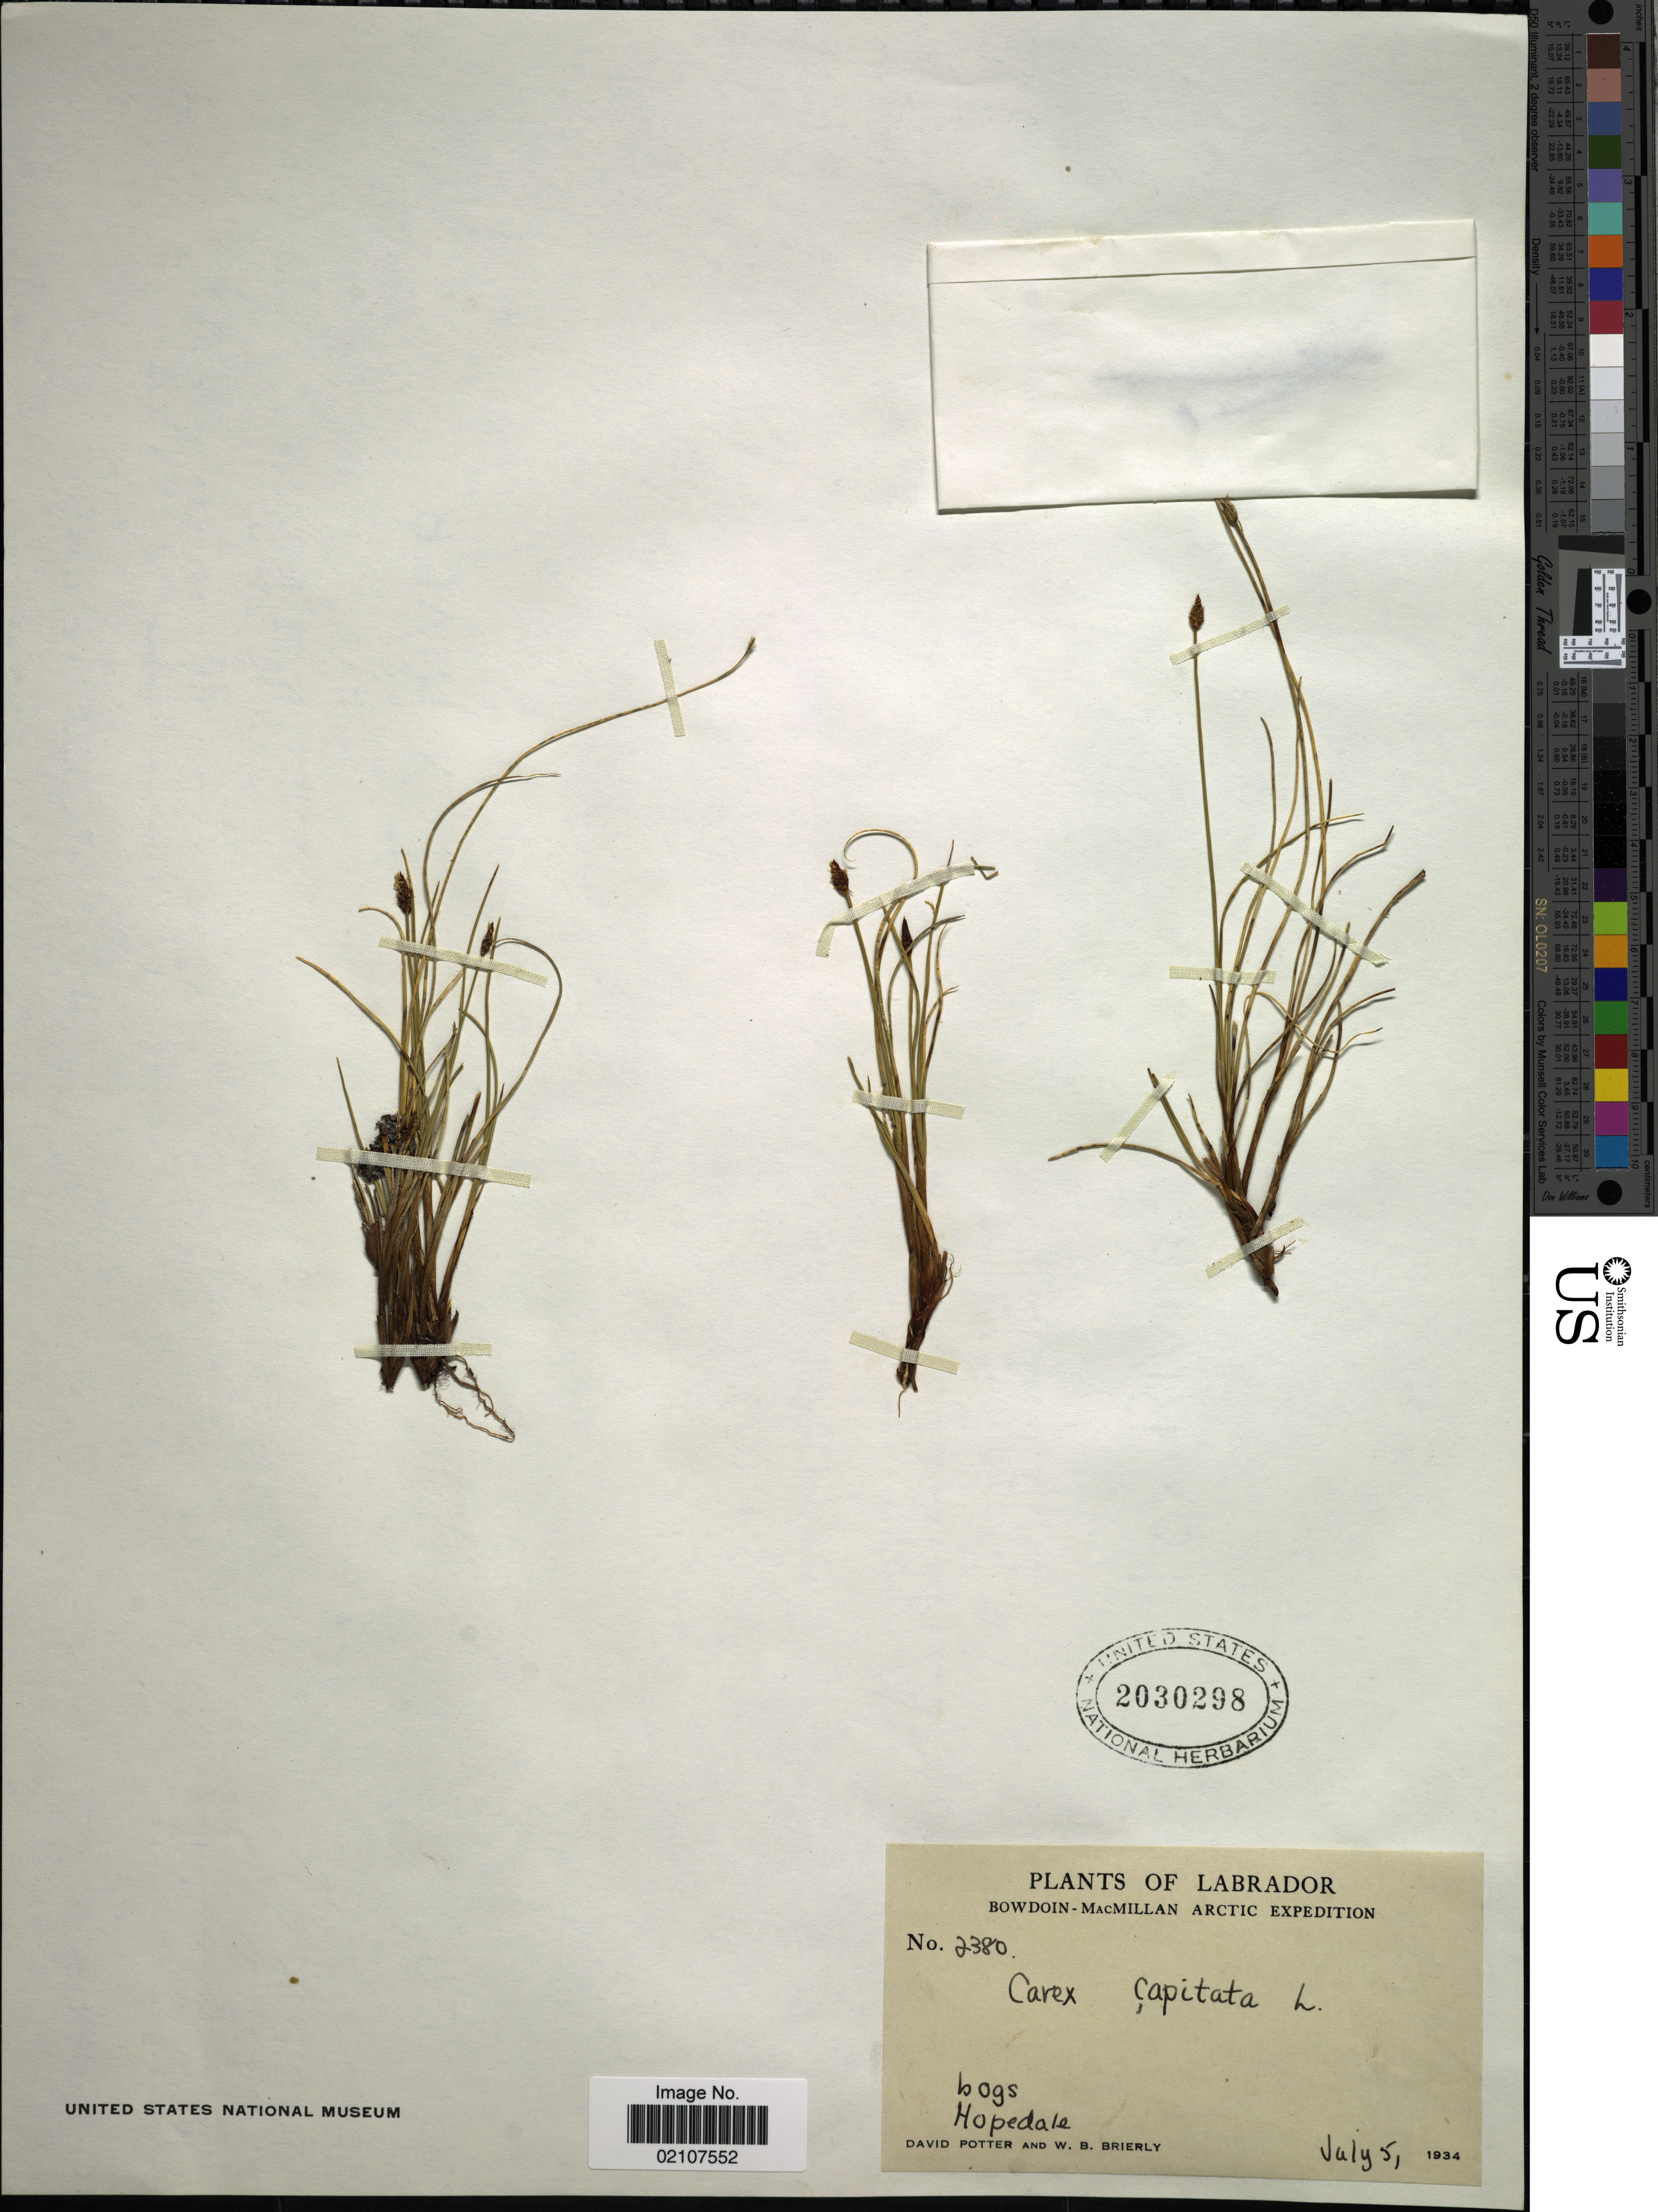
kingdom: Plantae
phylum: Tracheophyta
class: Liliopsida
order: Poales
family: Cyperaceae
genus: Carex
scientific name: Carex capitata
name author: L.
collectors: D. Potter & W. Brierly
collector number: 2380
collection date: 1934-07-05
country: Canada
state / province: Newfoundland and Labrador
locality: Labrador, bogs, Hopedale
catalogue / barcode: US 2030298